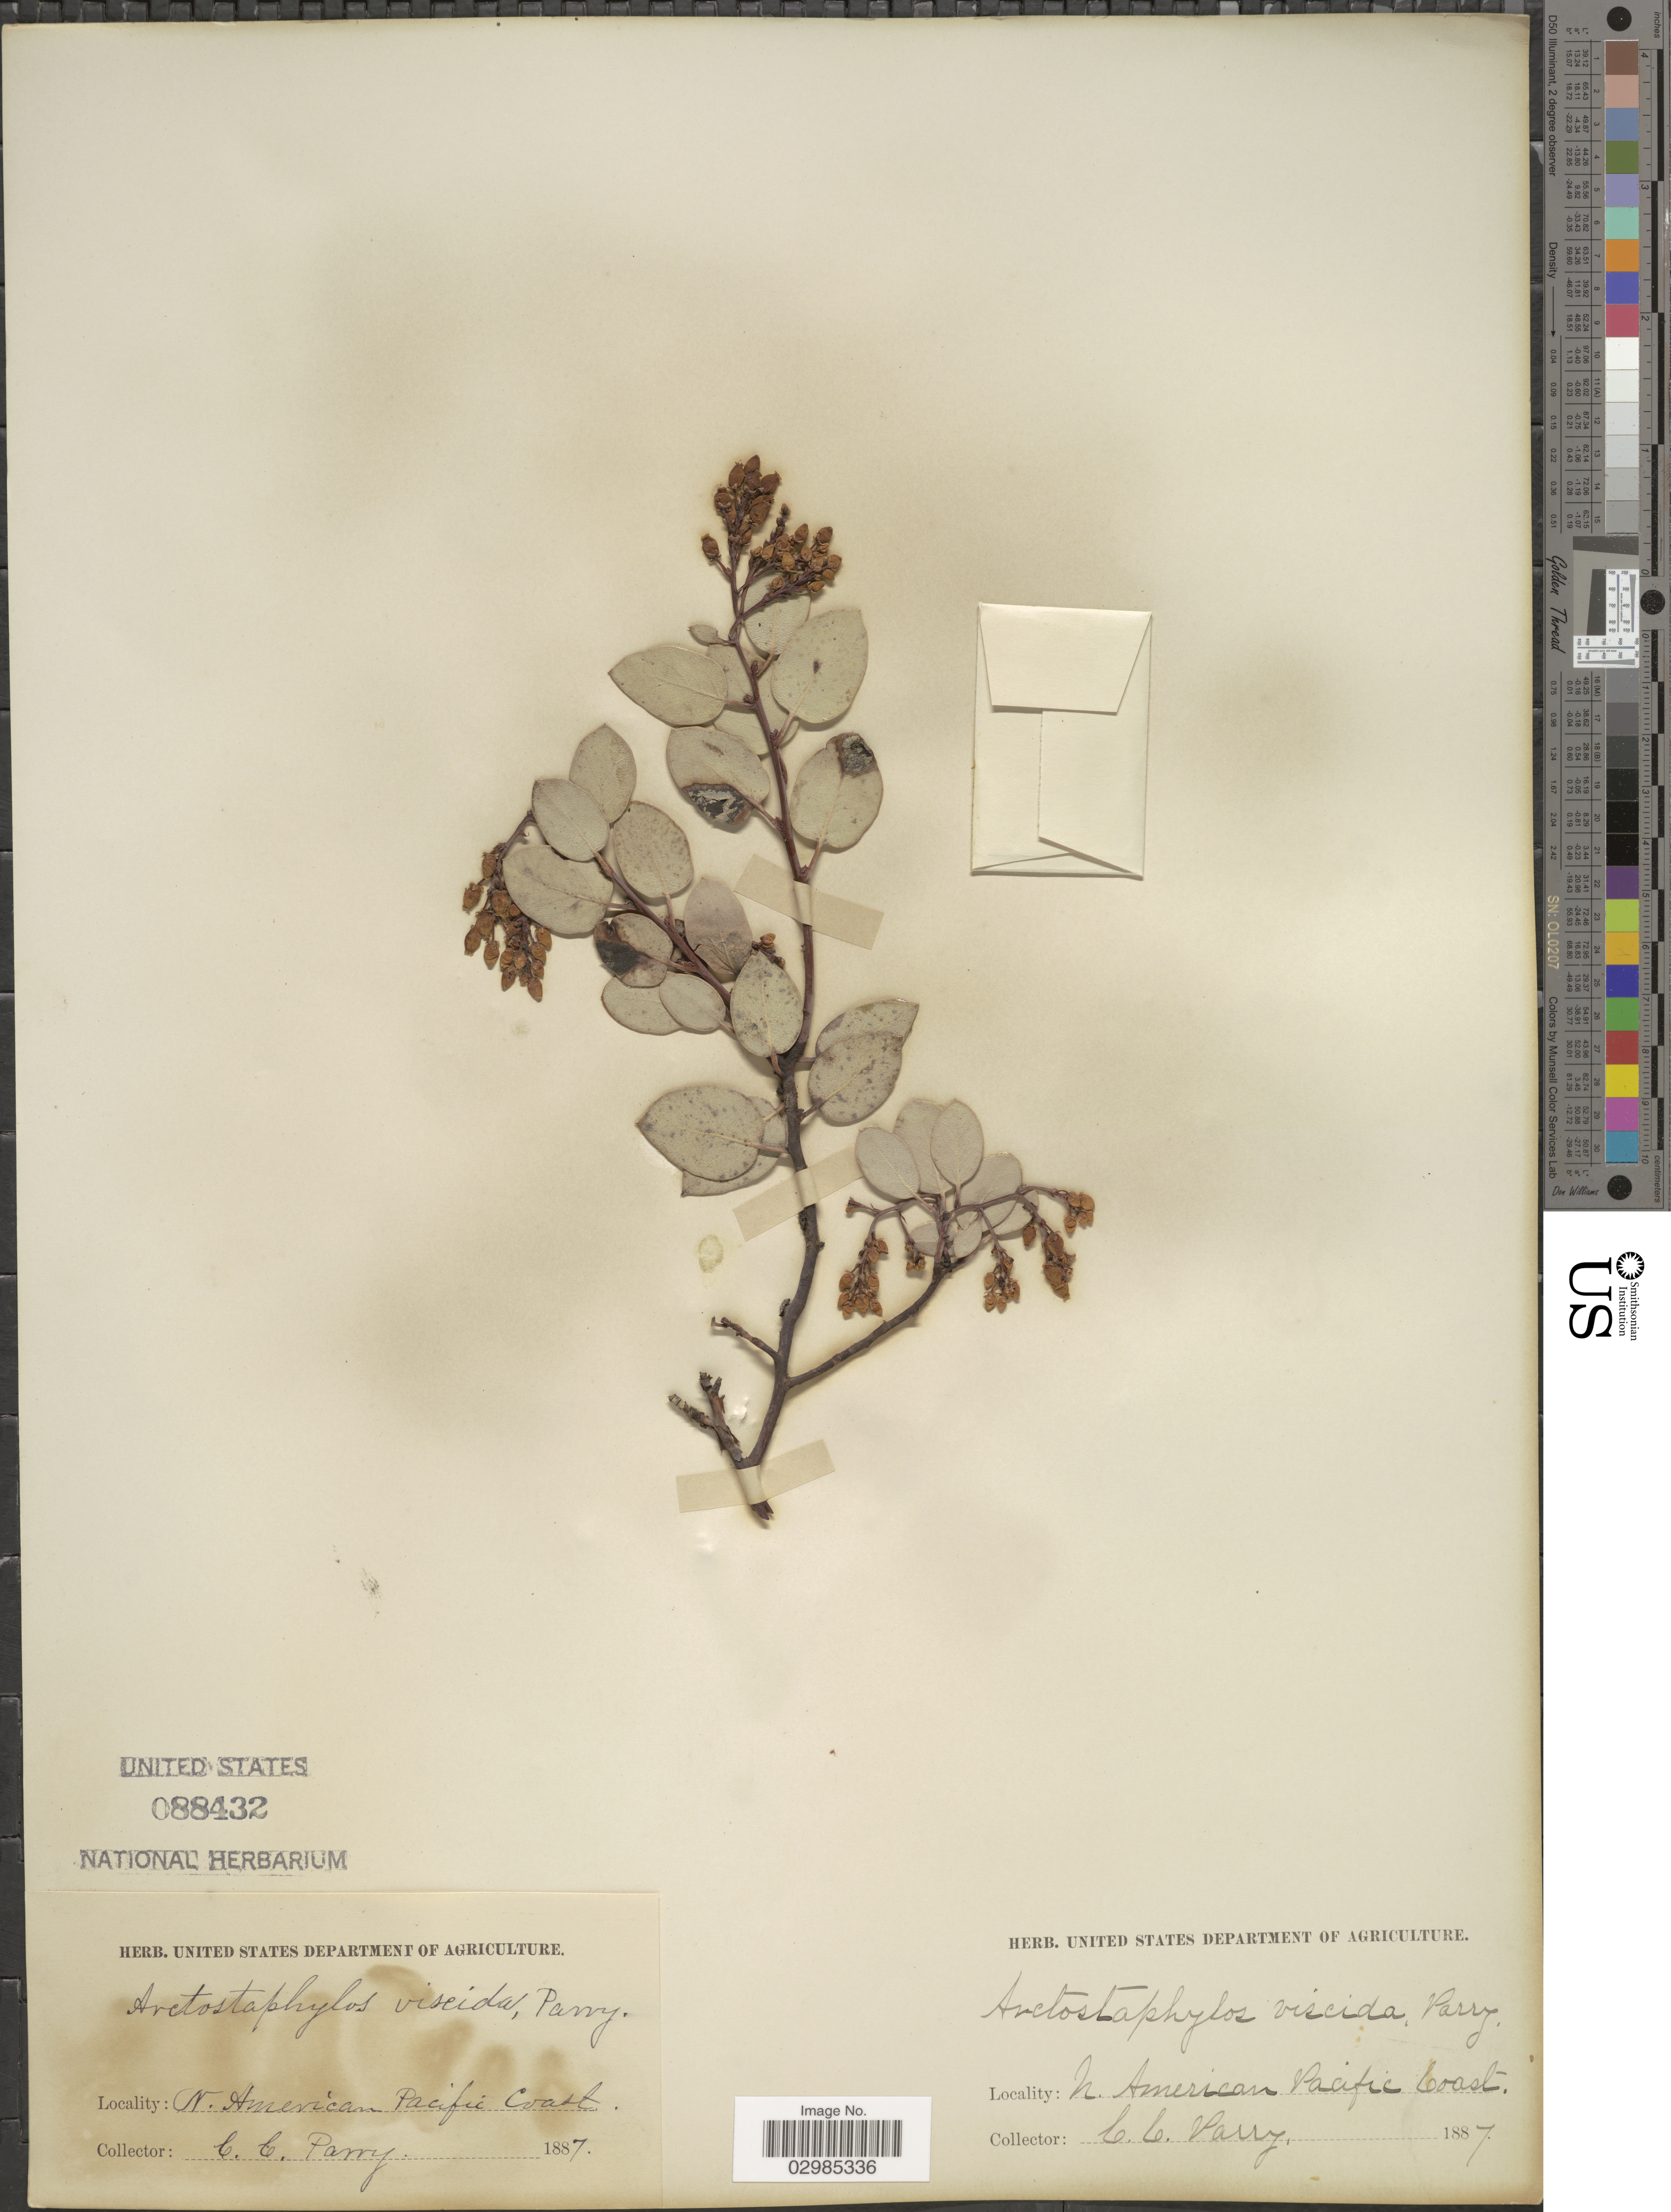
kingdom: Plantae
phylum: Tracheophyta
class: Magnoliopsida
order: Ericales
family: Ericaceae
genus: Arctostaphylos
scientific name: Arctostaphylos viscida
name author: Parry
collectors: C. C. Parry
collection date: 1887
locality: N. American Pacific Coast.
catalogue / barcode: US 88432